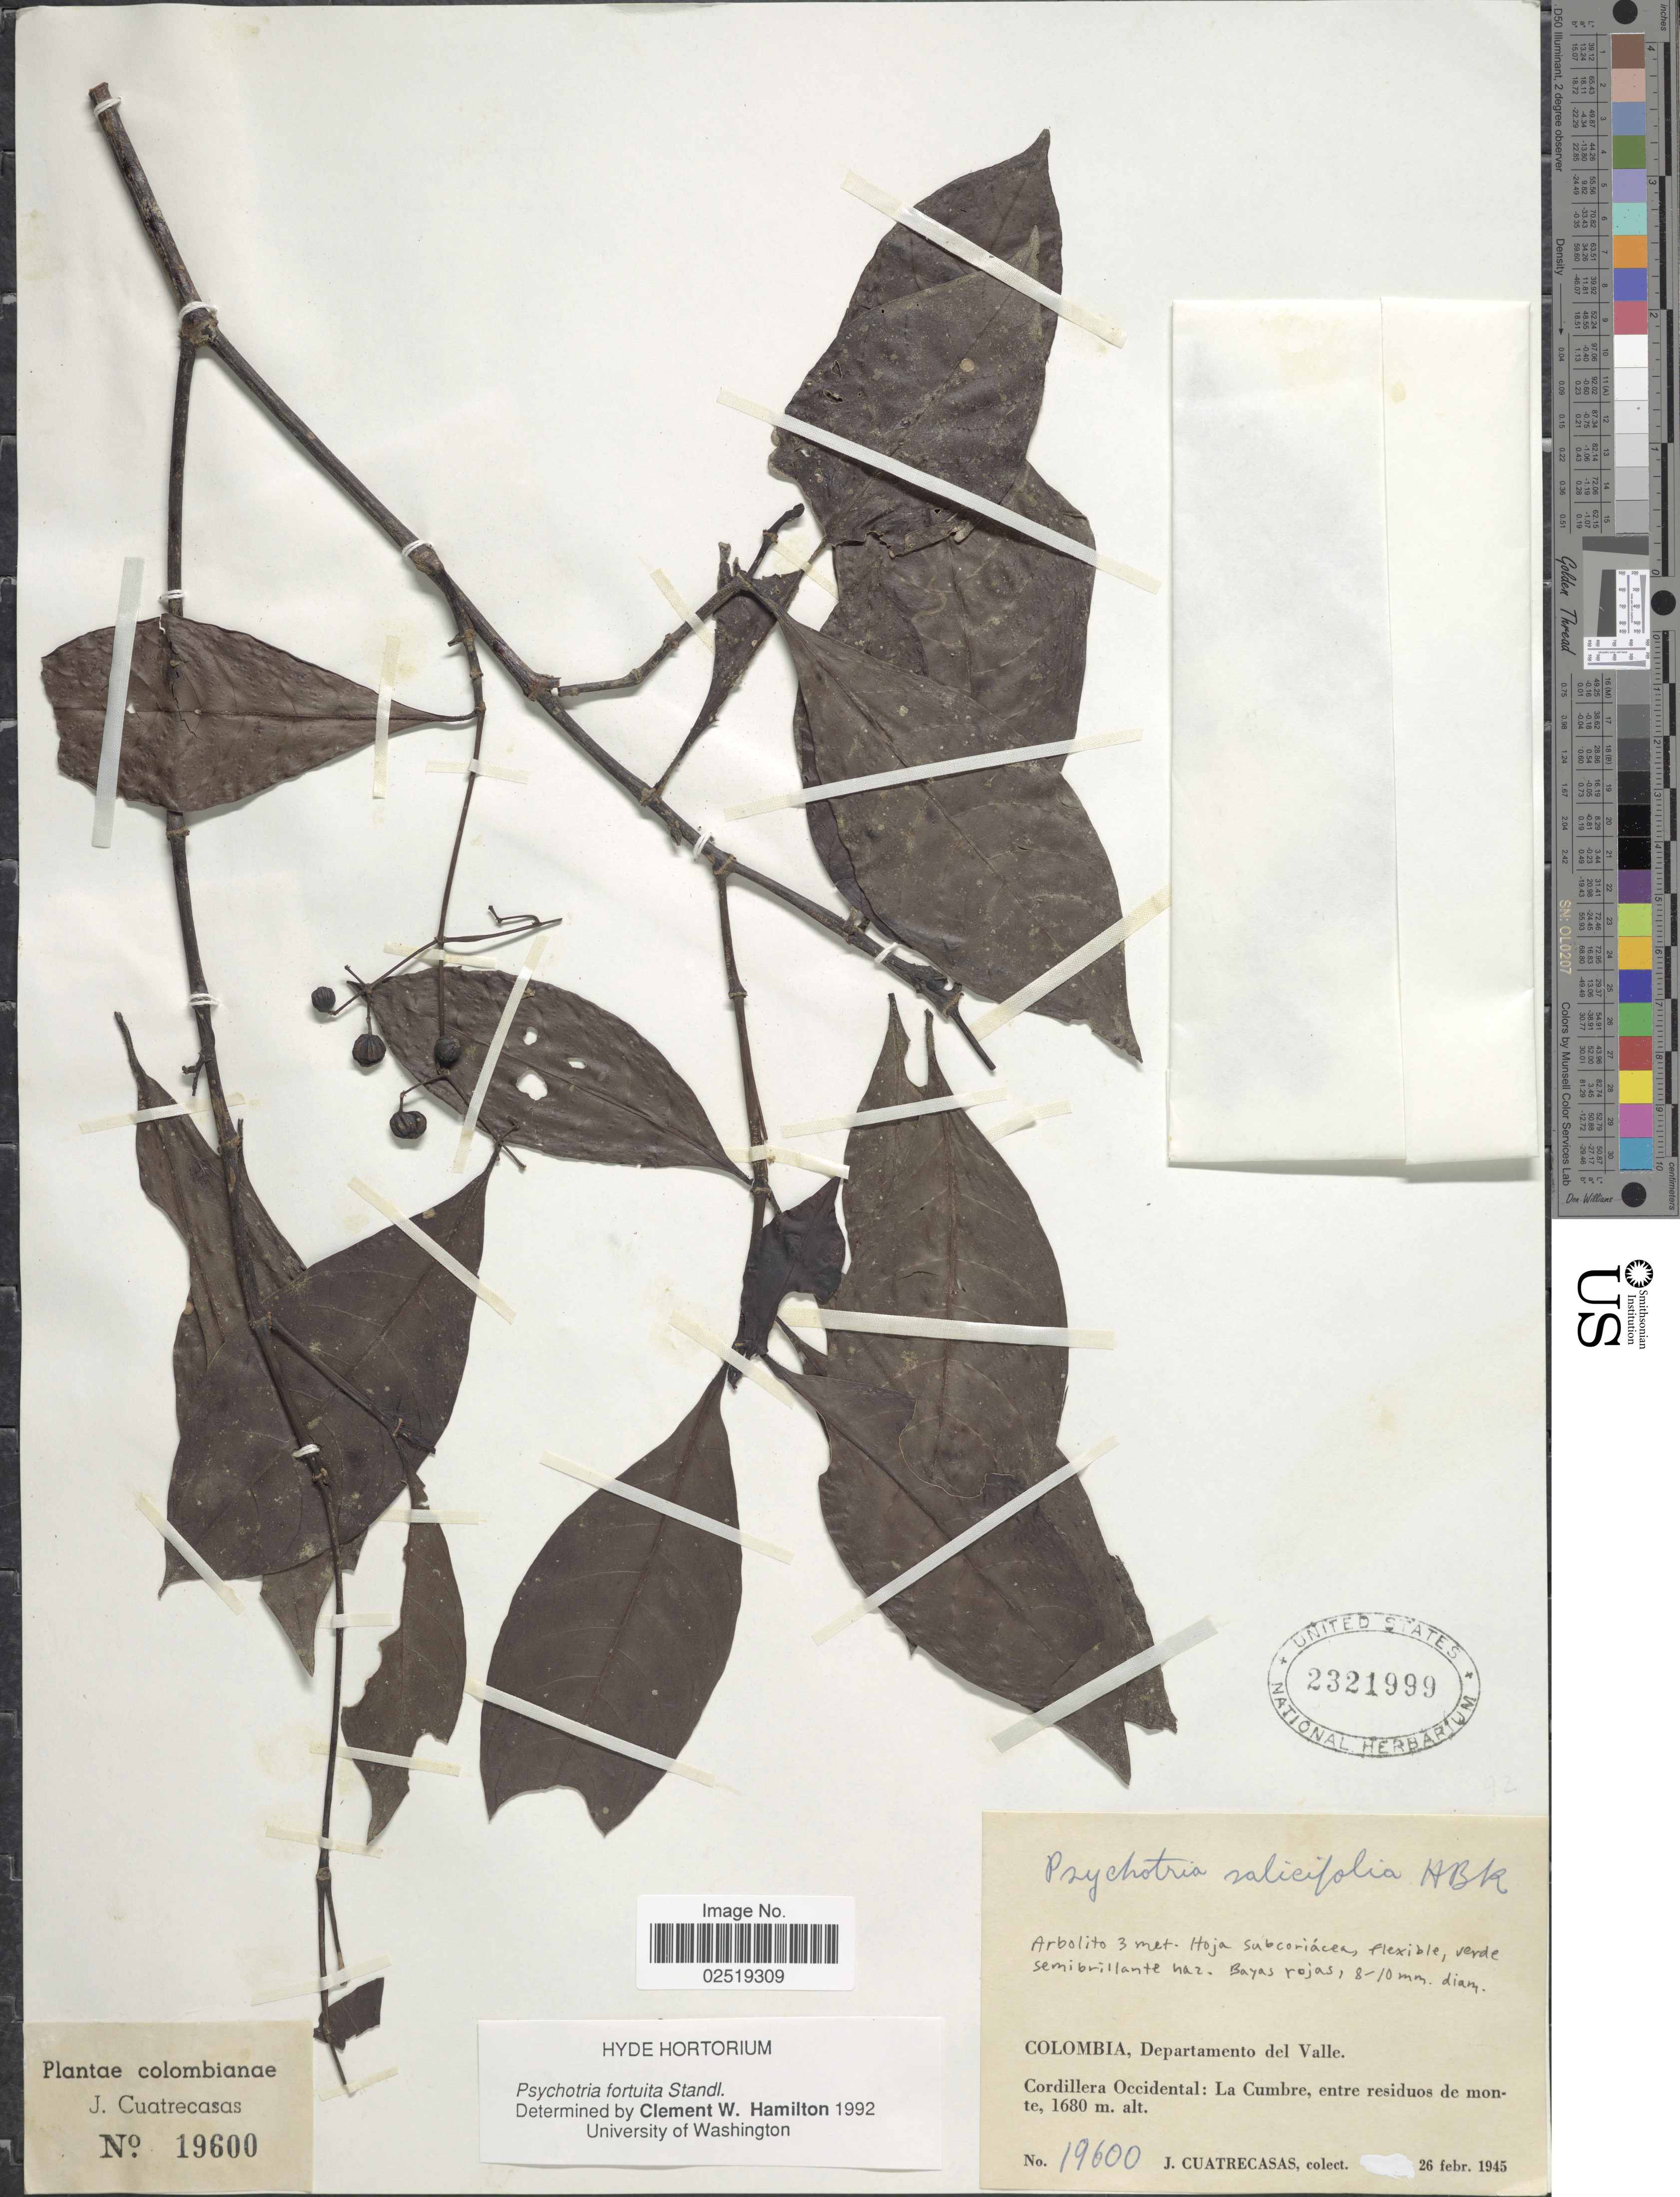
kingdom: Plantae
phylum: Tracheophyta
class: Magnoliopsida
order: Gentianales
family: Rubiaceae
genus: Psychotria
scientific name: Psychotria fortuita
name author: Standl.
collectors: J. Cuatrecasas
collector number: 19600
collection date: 1945-02-26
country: Colombia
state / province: Valle del Cauca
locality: Departamento del Valle. Cordillera Occidental: La Cumbre, entre residuos de monte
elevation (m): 1680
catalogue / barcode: US 2321999